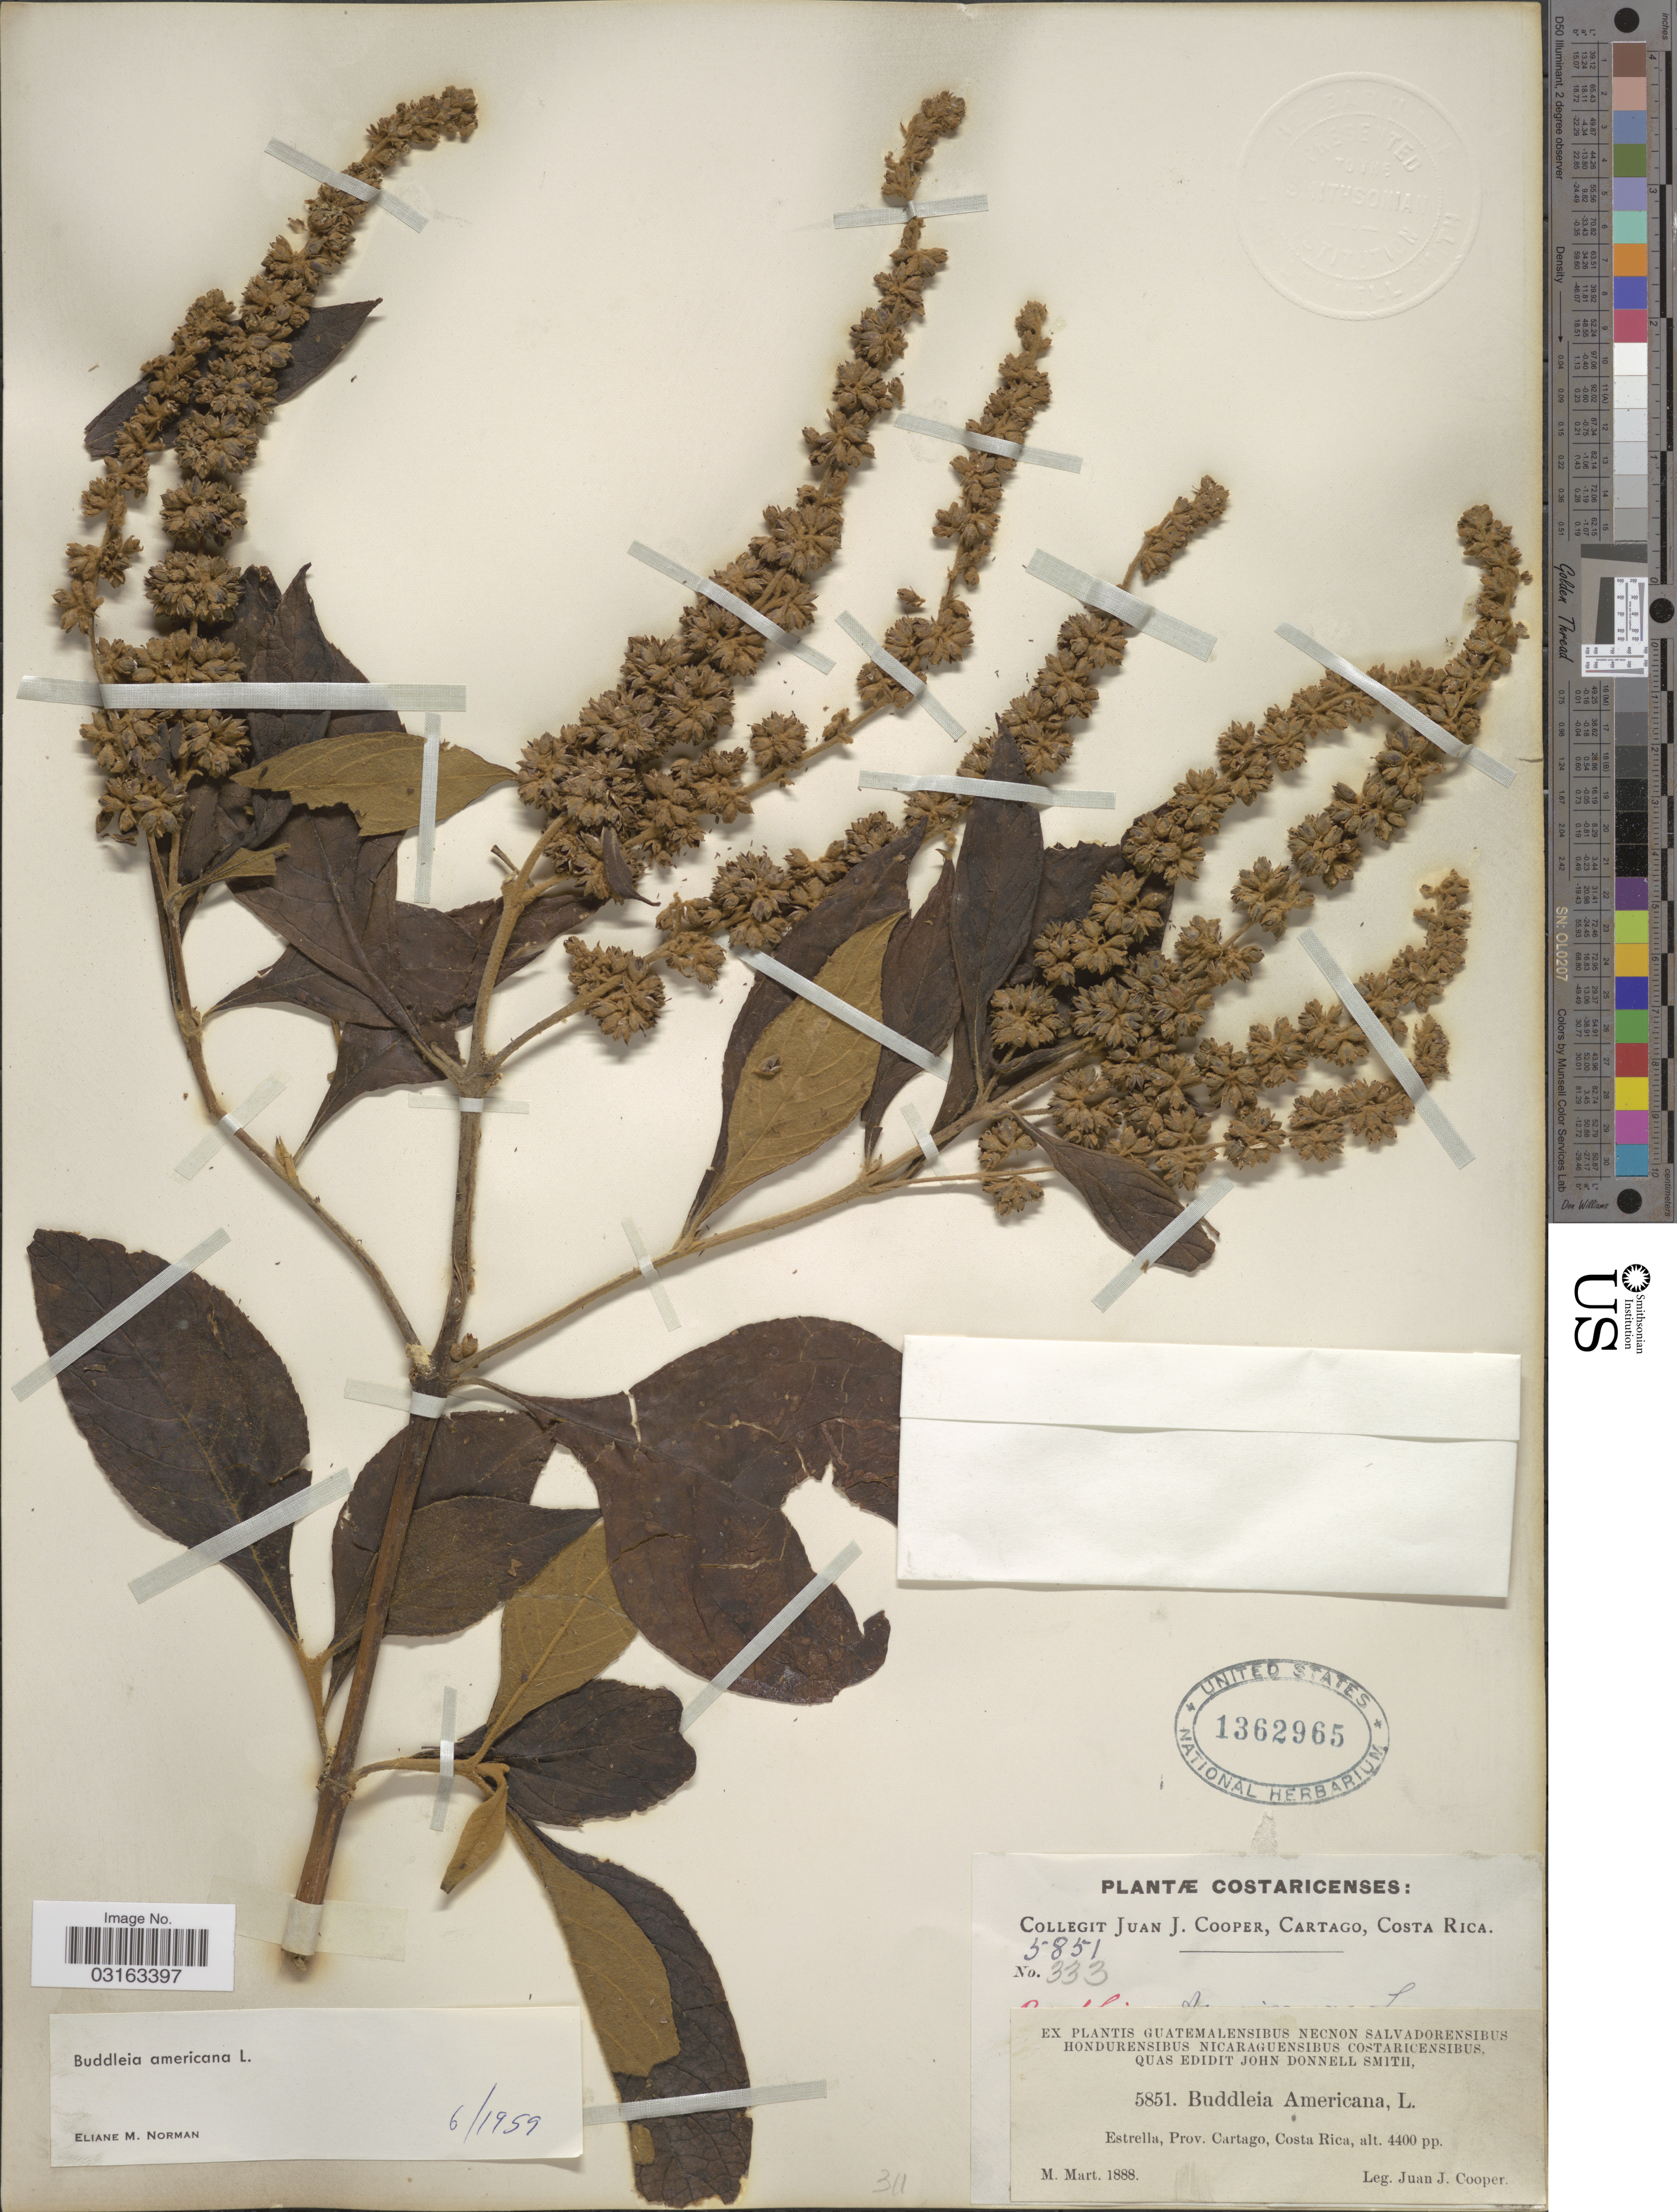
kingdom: Plantae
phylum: Tracheophyta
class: Magnoliopsida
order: Lamiales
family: Scrophulariaceae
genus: Buddleja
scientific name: Buddleja americana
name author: L.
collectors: J. J. Cooper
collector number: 5851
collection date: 1888-03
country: Costa Rica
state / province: Cartago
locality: Estrella.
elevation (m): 1341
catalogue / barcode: US 1362965